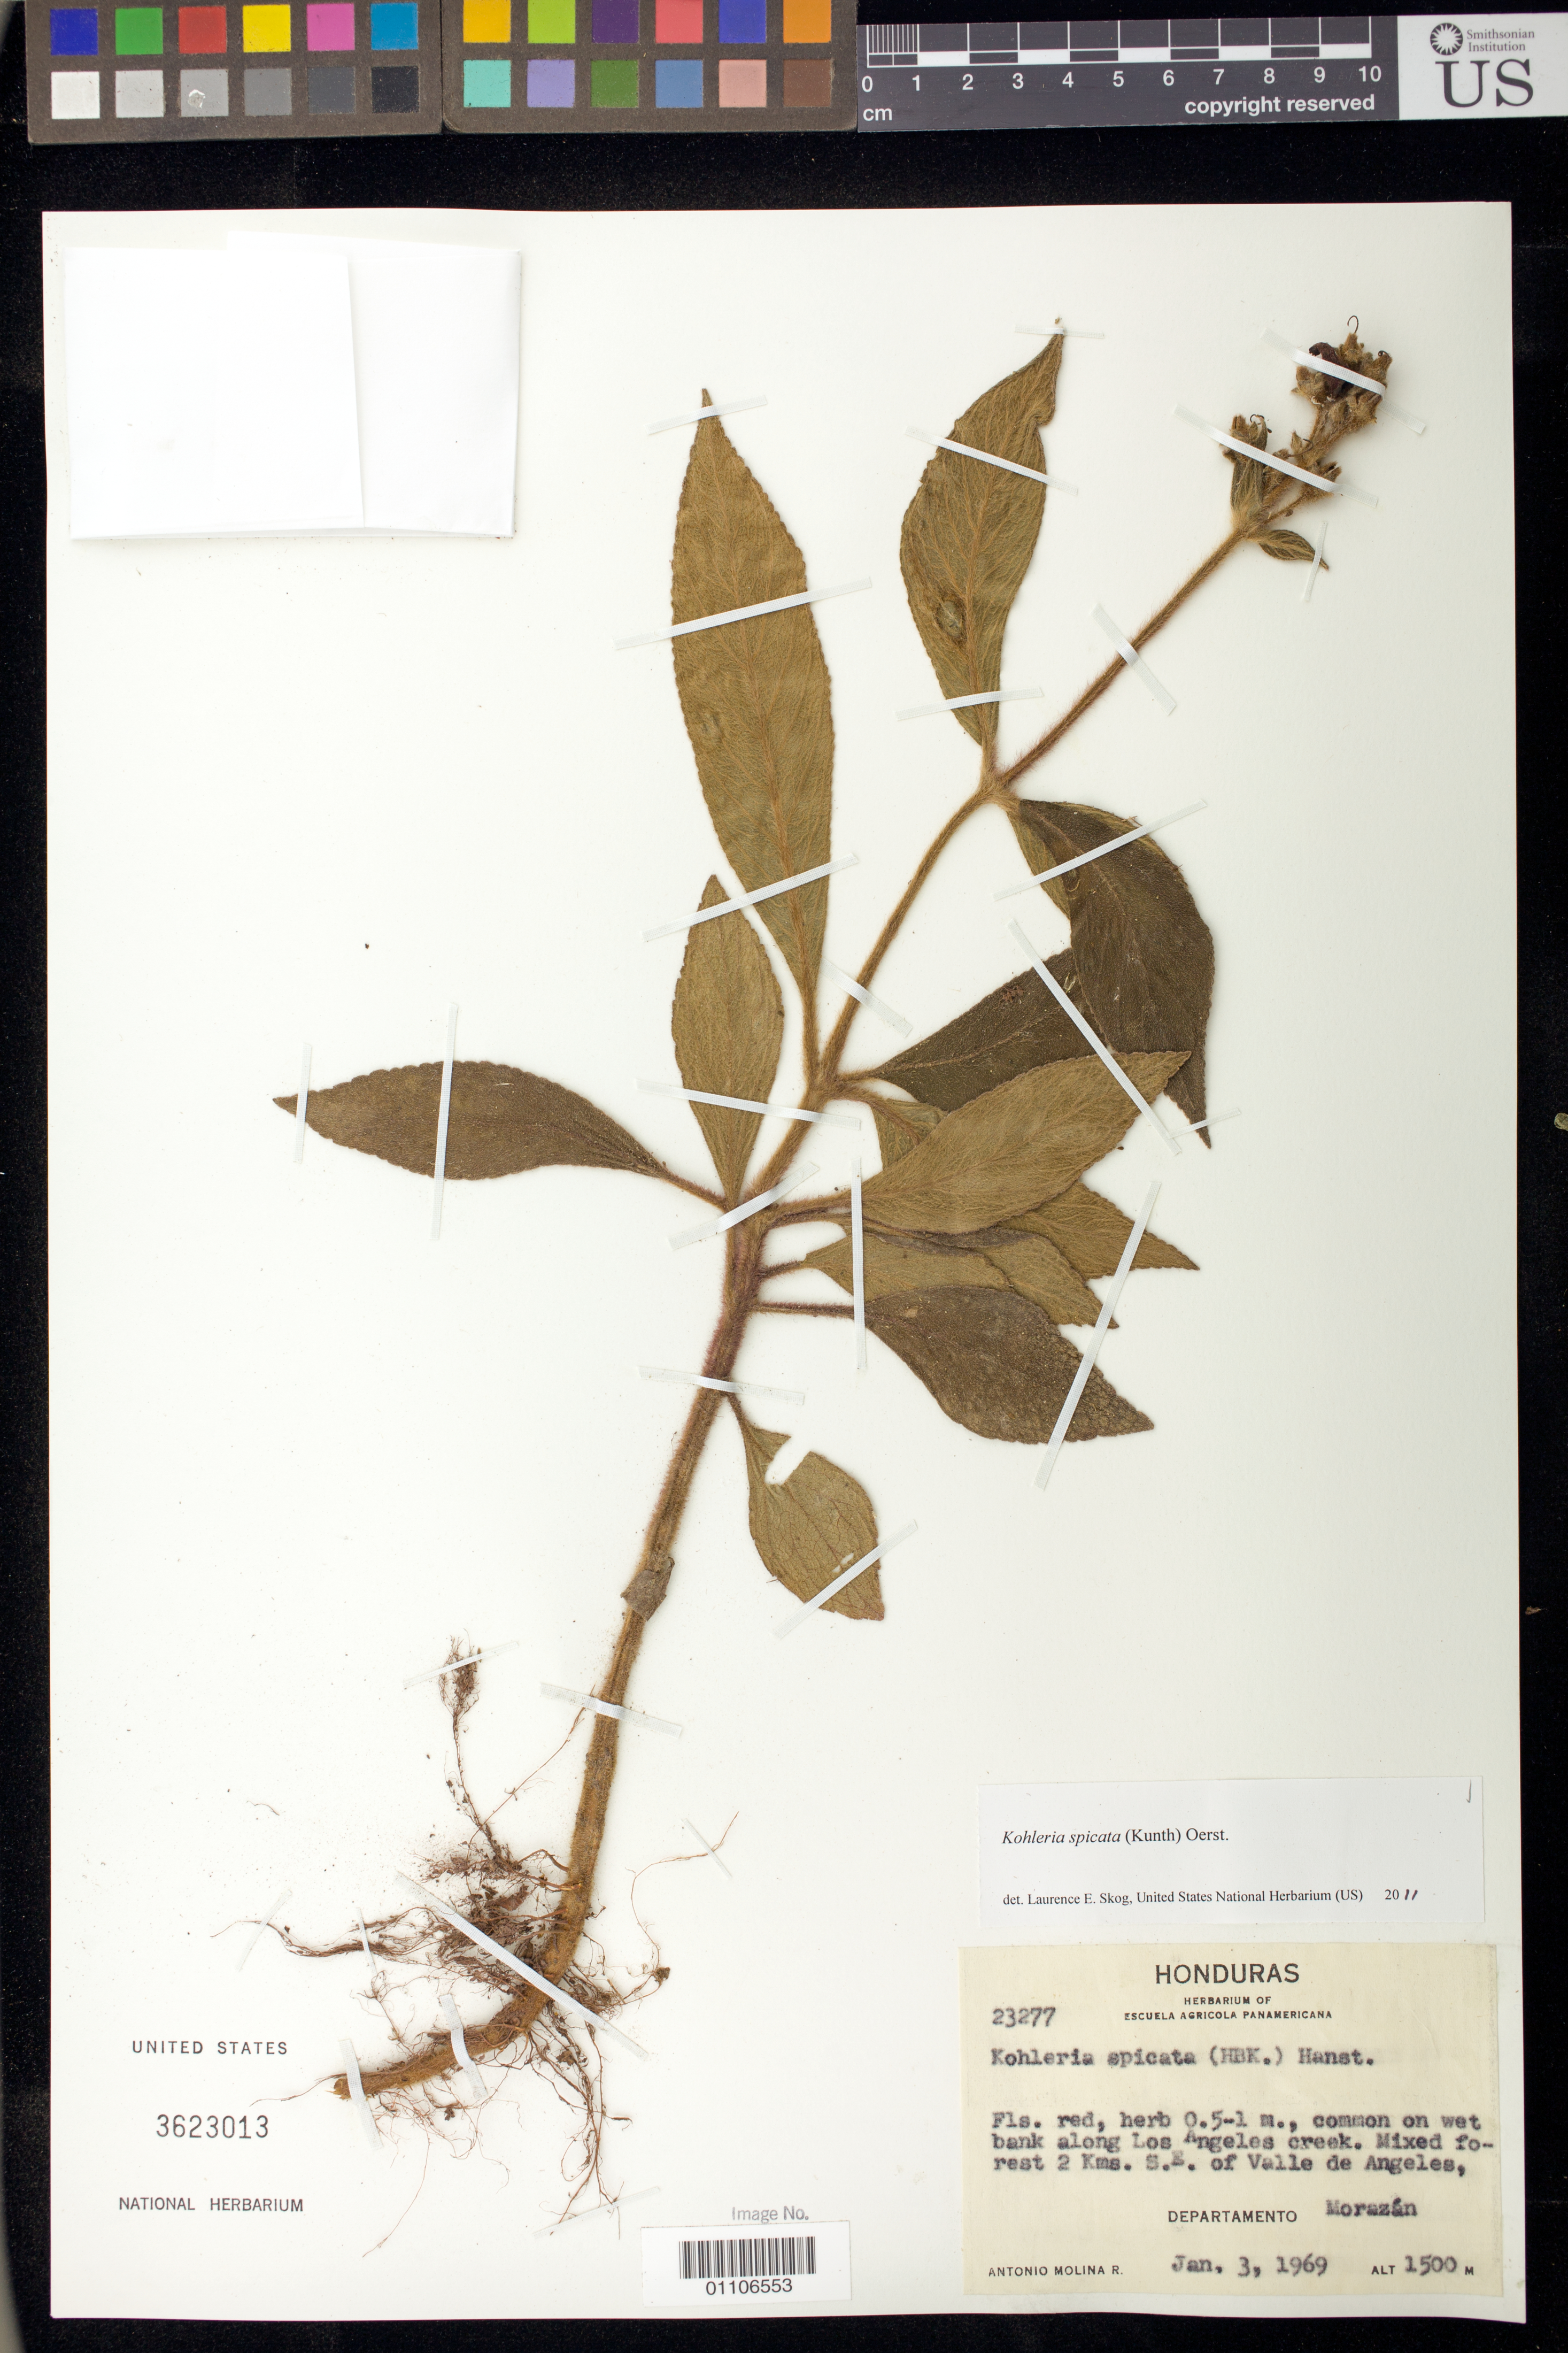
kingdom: Plantae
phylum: Tracheophyta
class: Magnoliopsida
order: Lamiales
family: Gesneriaceae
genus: Kohleria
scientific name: Kohleria spicata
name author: (Kunth) Oerst.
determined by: Skog, Laurence E.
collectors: A. Molina R.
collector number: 23277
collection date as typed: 03 Jan 1969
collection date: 1969-01-03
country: Honduras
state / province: Fco. Morazán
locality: Along Los Angeles creek, 2 km SE of Valle de Angeles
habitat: wet bank, mixed forest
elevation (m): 1500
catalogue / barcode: US 3623013